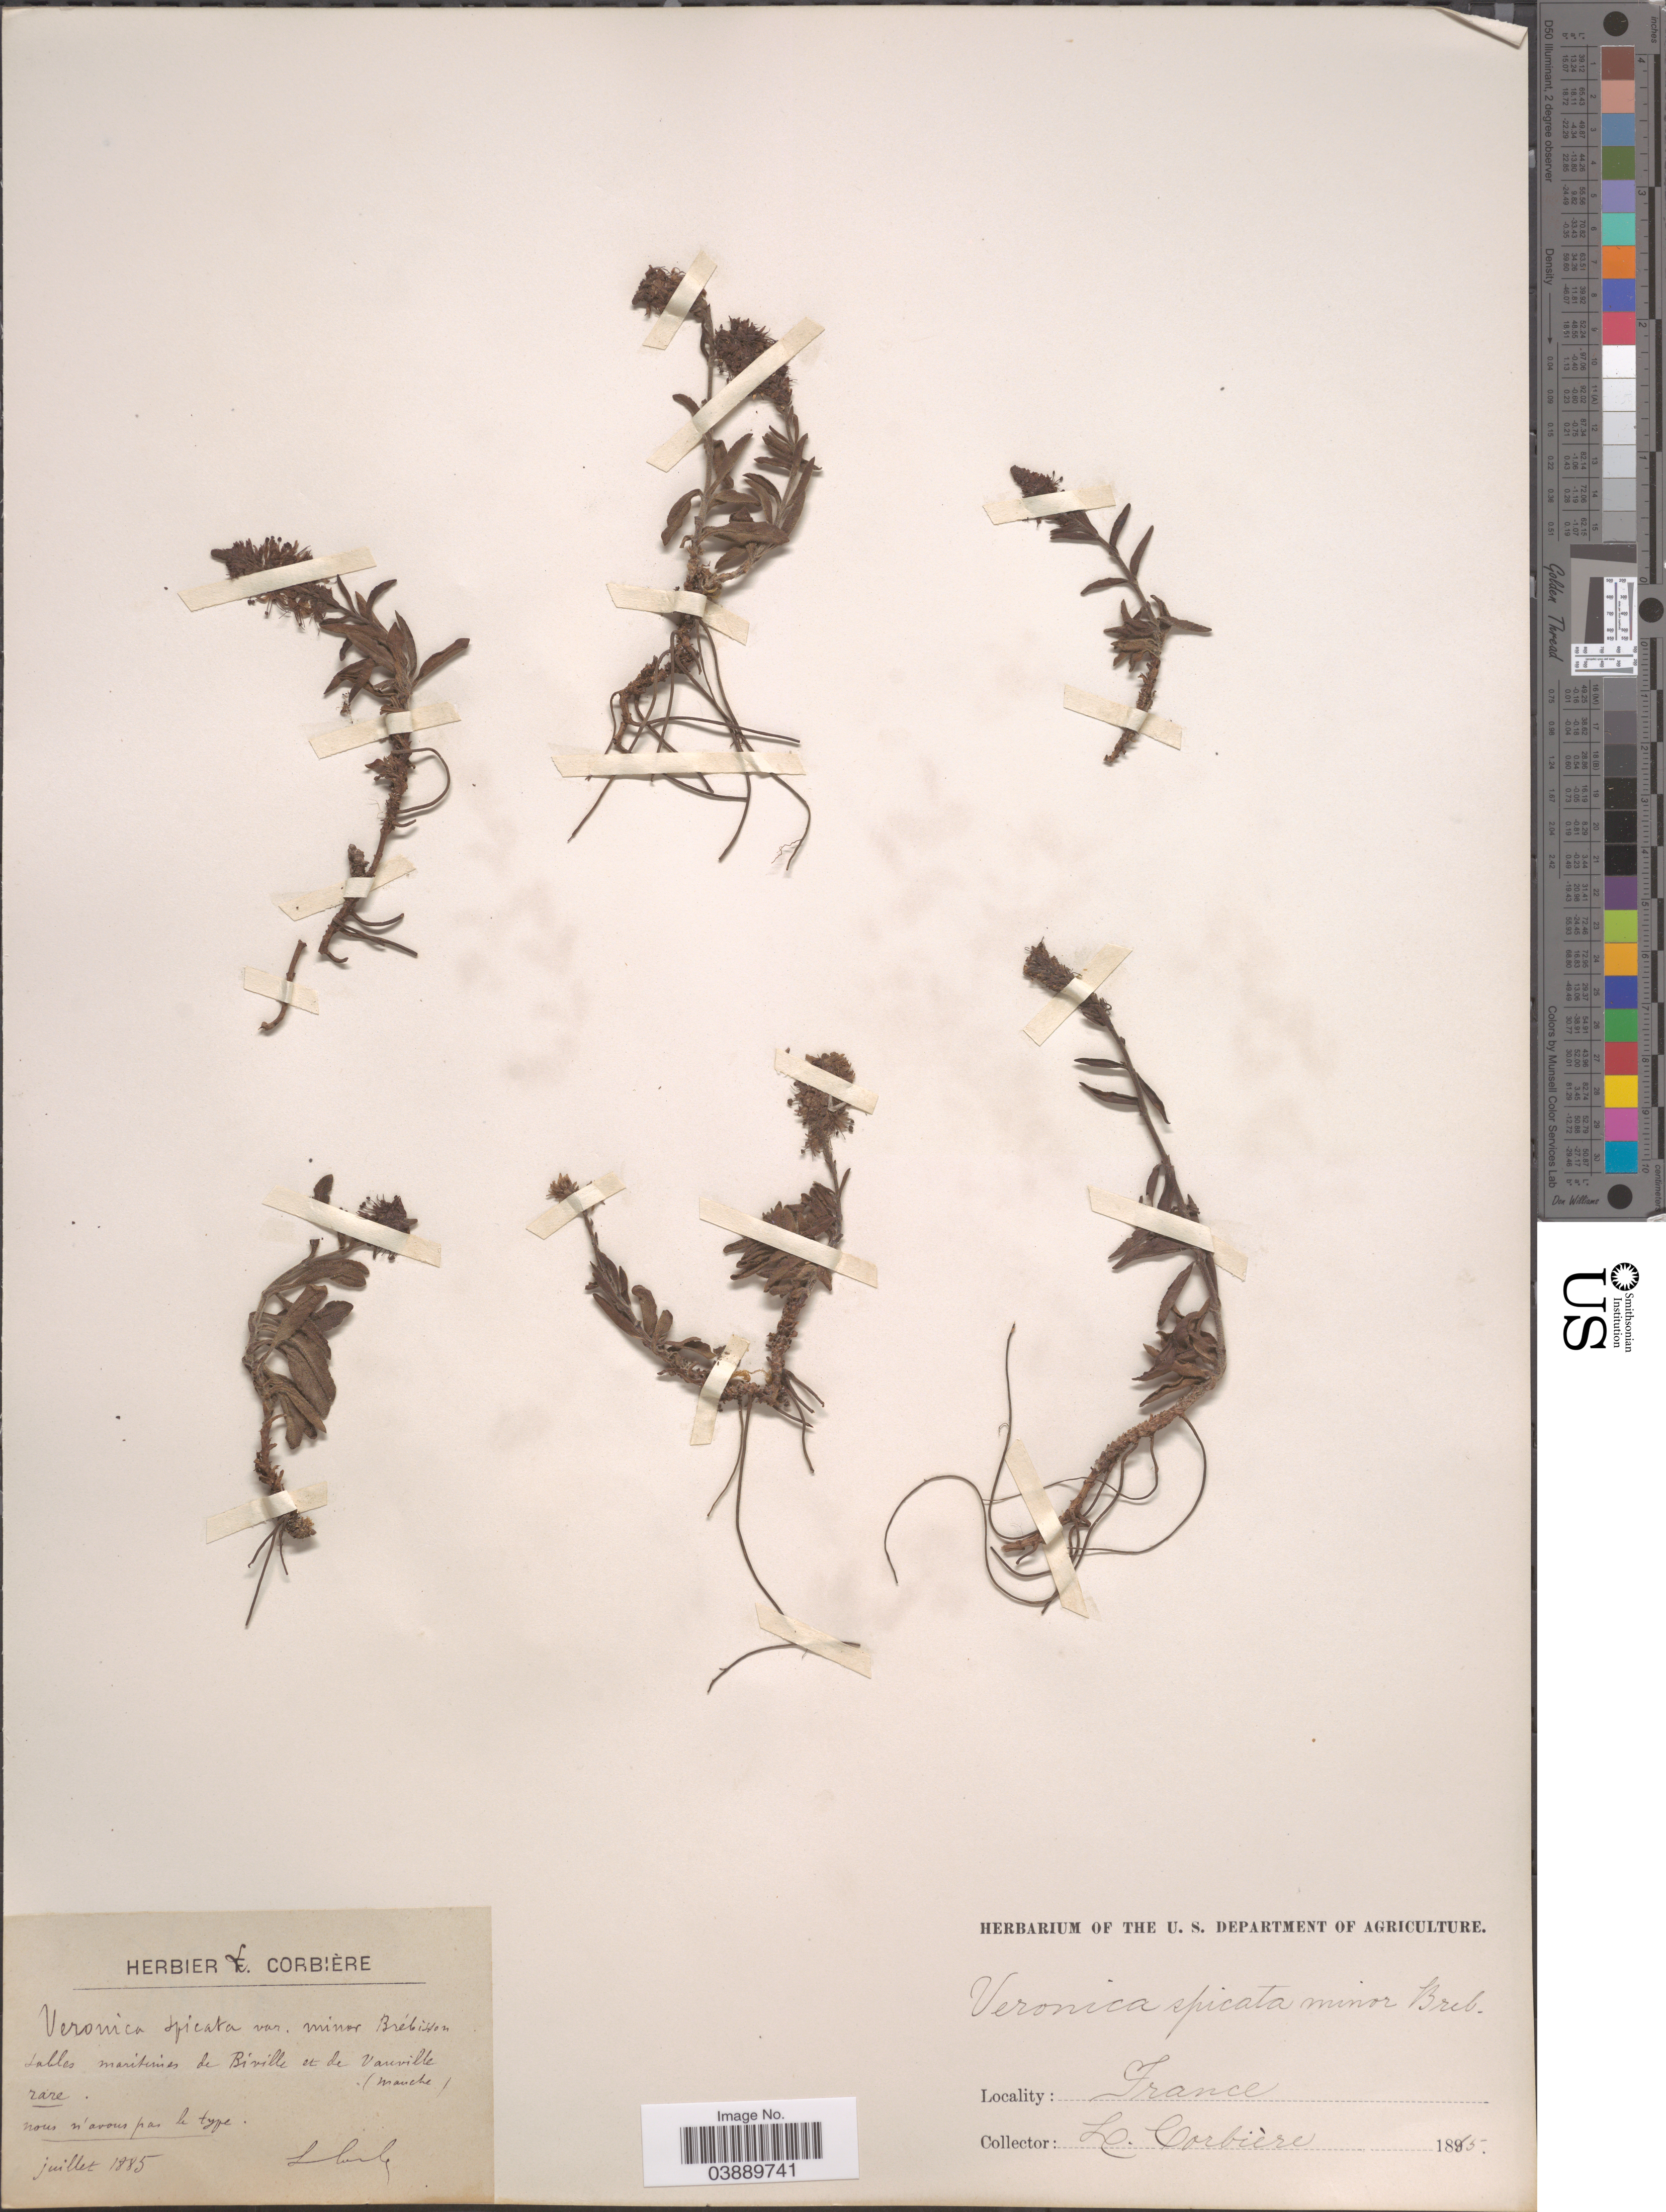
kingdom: Plantae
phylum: Tracheophyta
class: Magnoliopsida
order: Lamiales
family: Plantaginaceae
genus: Veronica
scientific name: Veronica spicata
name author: L.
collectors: L. Corbière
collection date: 1885-07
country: France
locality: Lables maritimes de Biville et de Vanville [interpreted] (Manche).